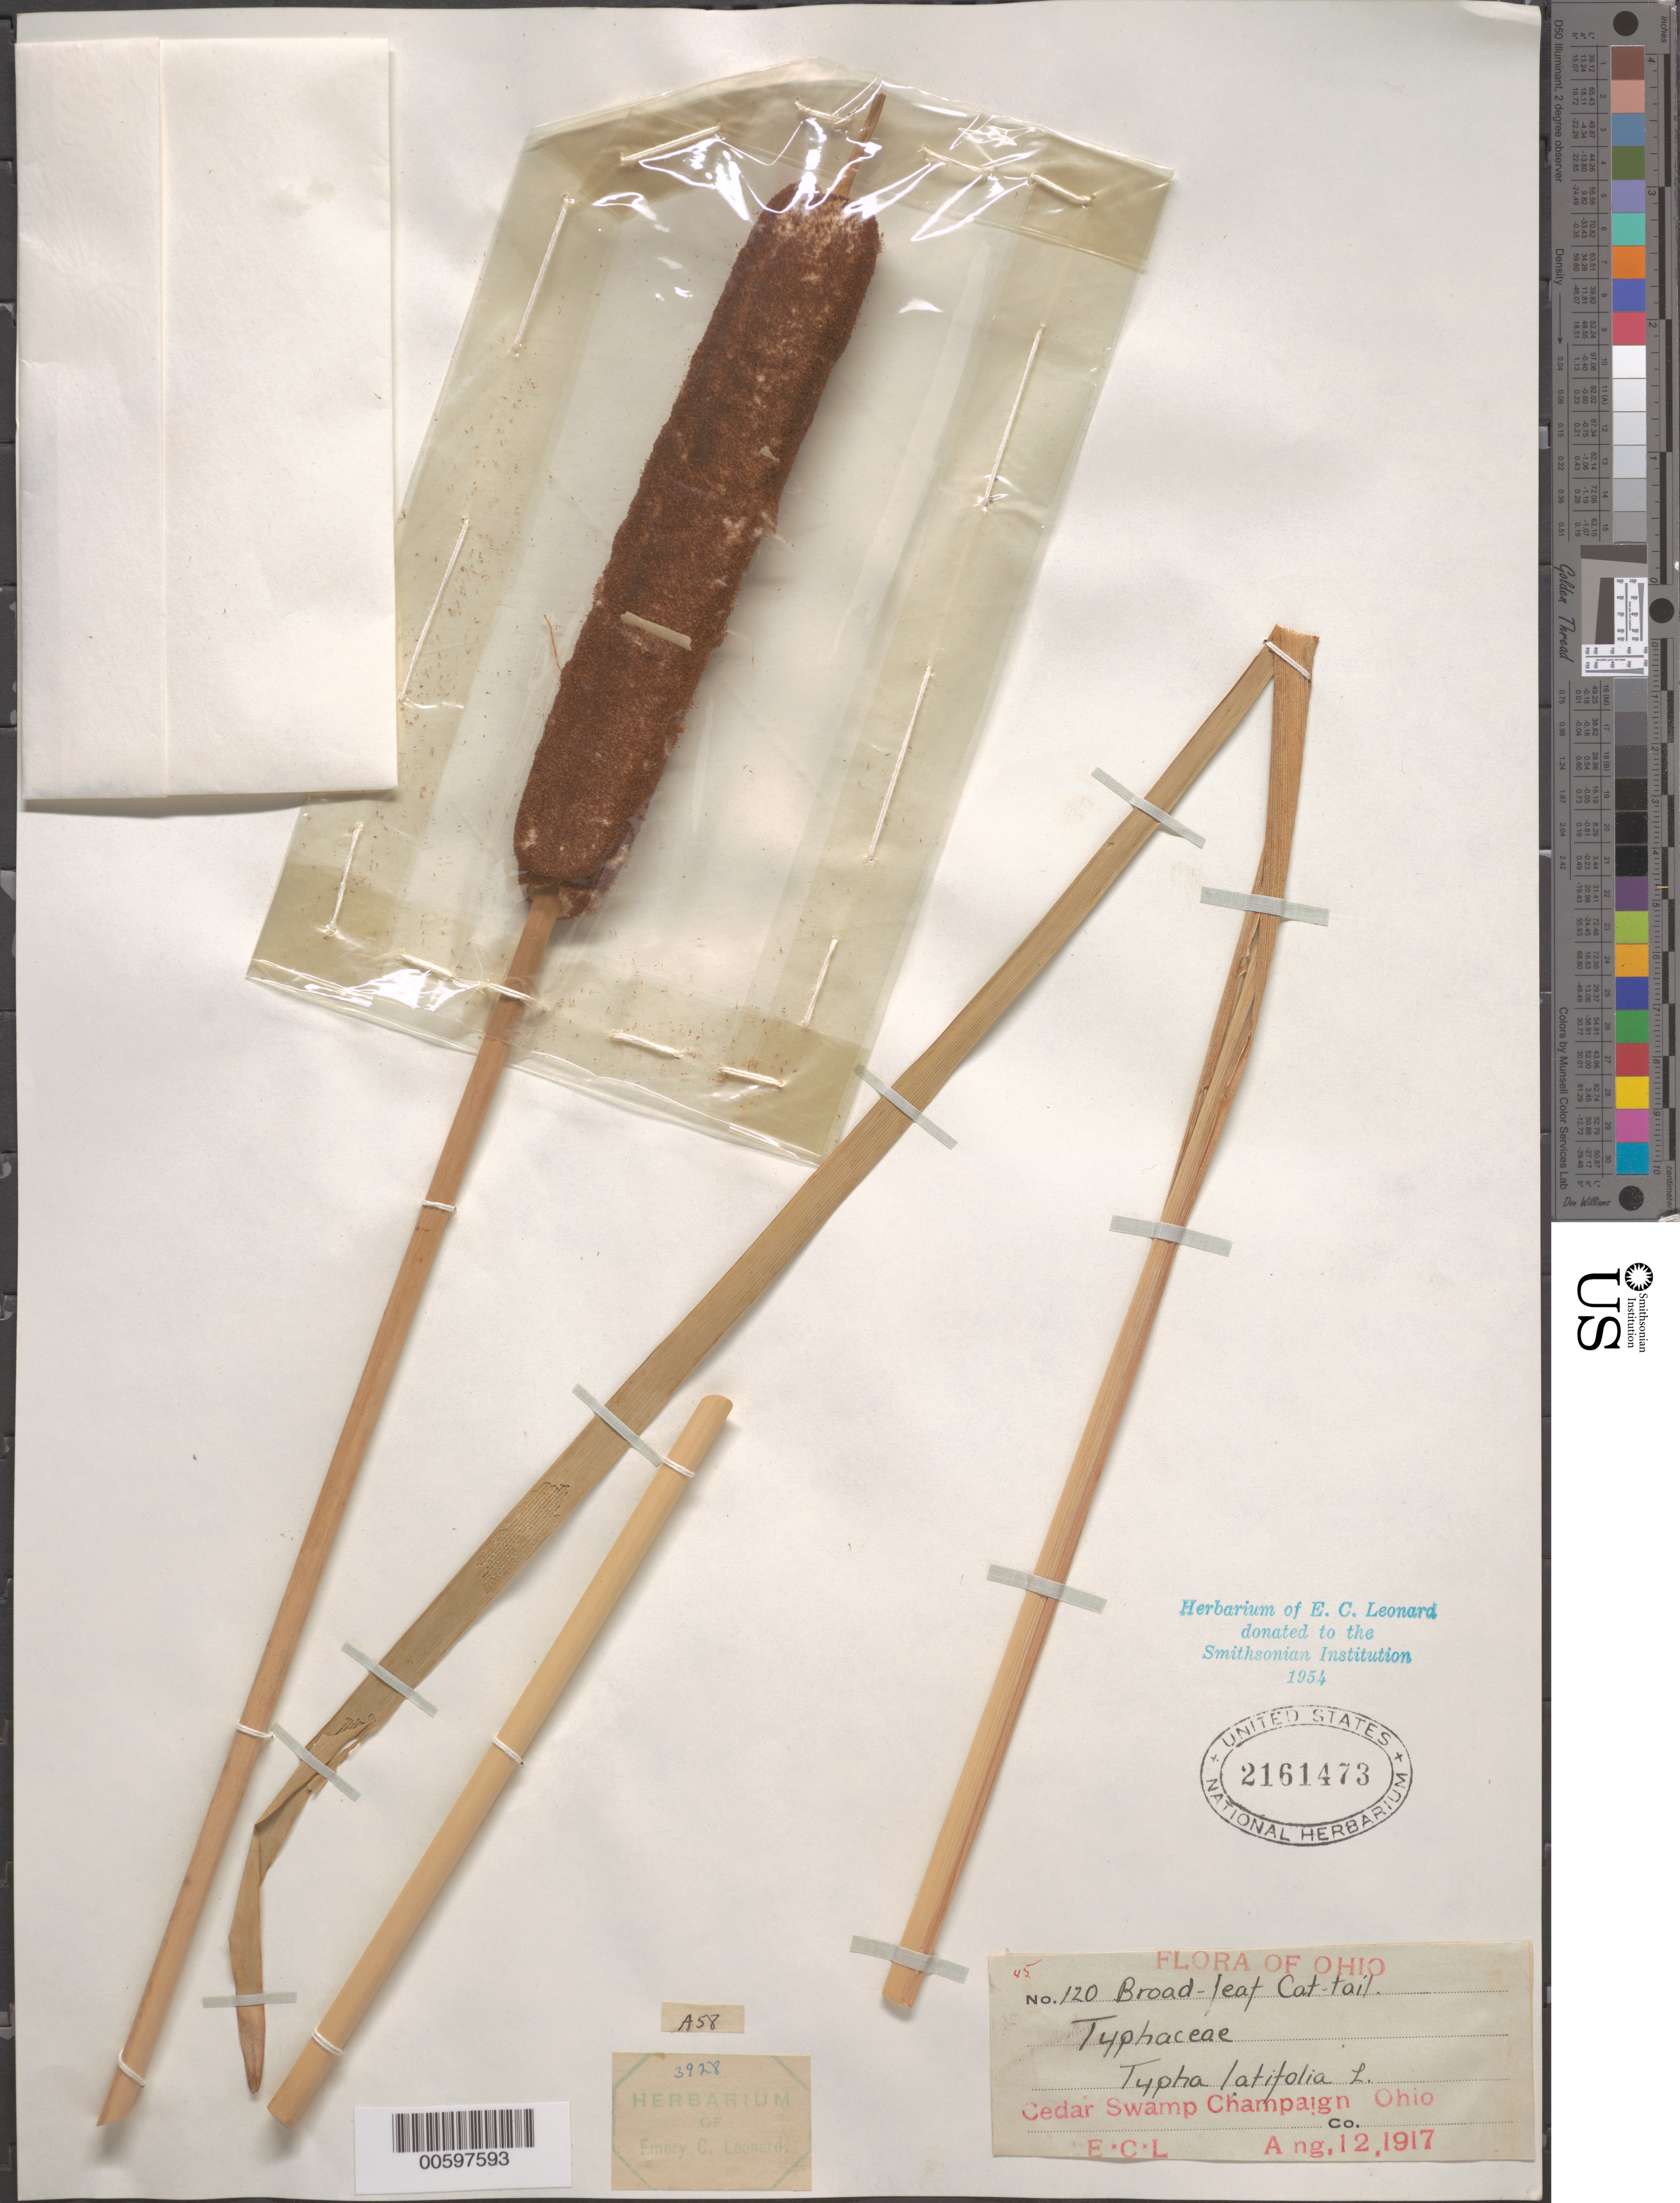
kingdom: Plantae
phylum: Tracheophyta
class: Liliopsida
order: Poales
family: Typhaceae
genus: Typha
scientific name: Typha latifolia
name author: L.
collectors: E. C. Leonard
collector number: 120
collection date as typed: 12 Aug 1917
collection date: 1917-08-12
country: United States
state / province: Ohio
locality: Cedar Swamp Champaign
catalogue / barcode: US 2161473